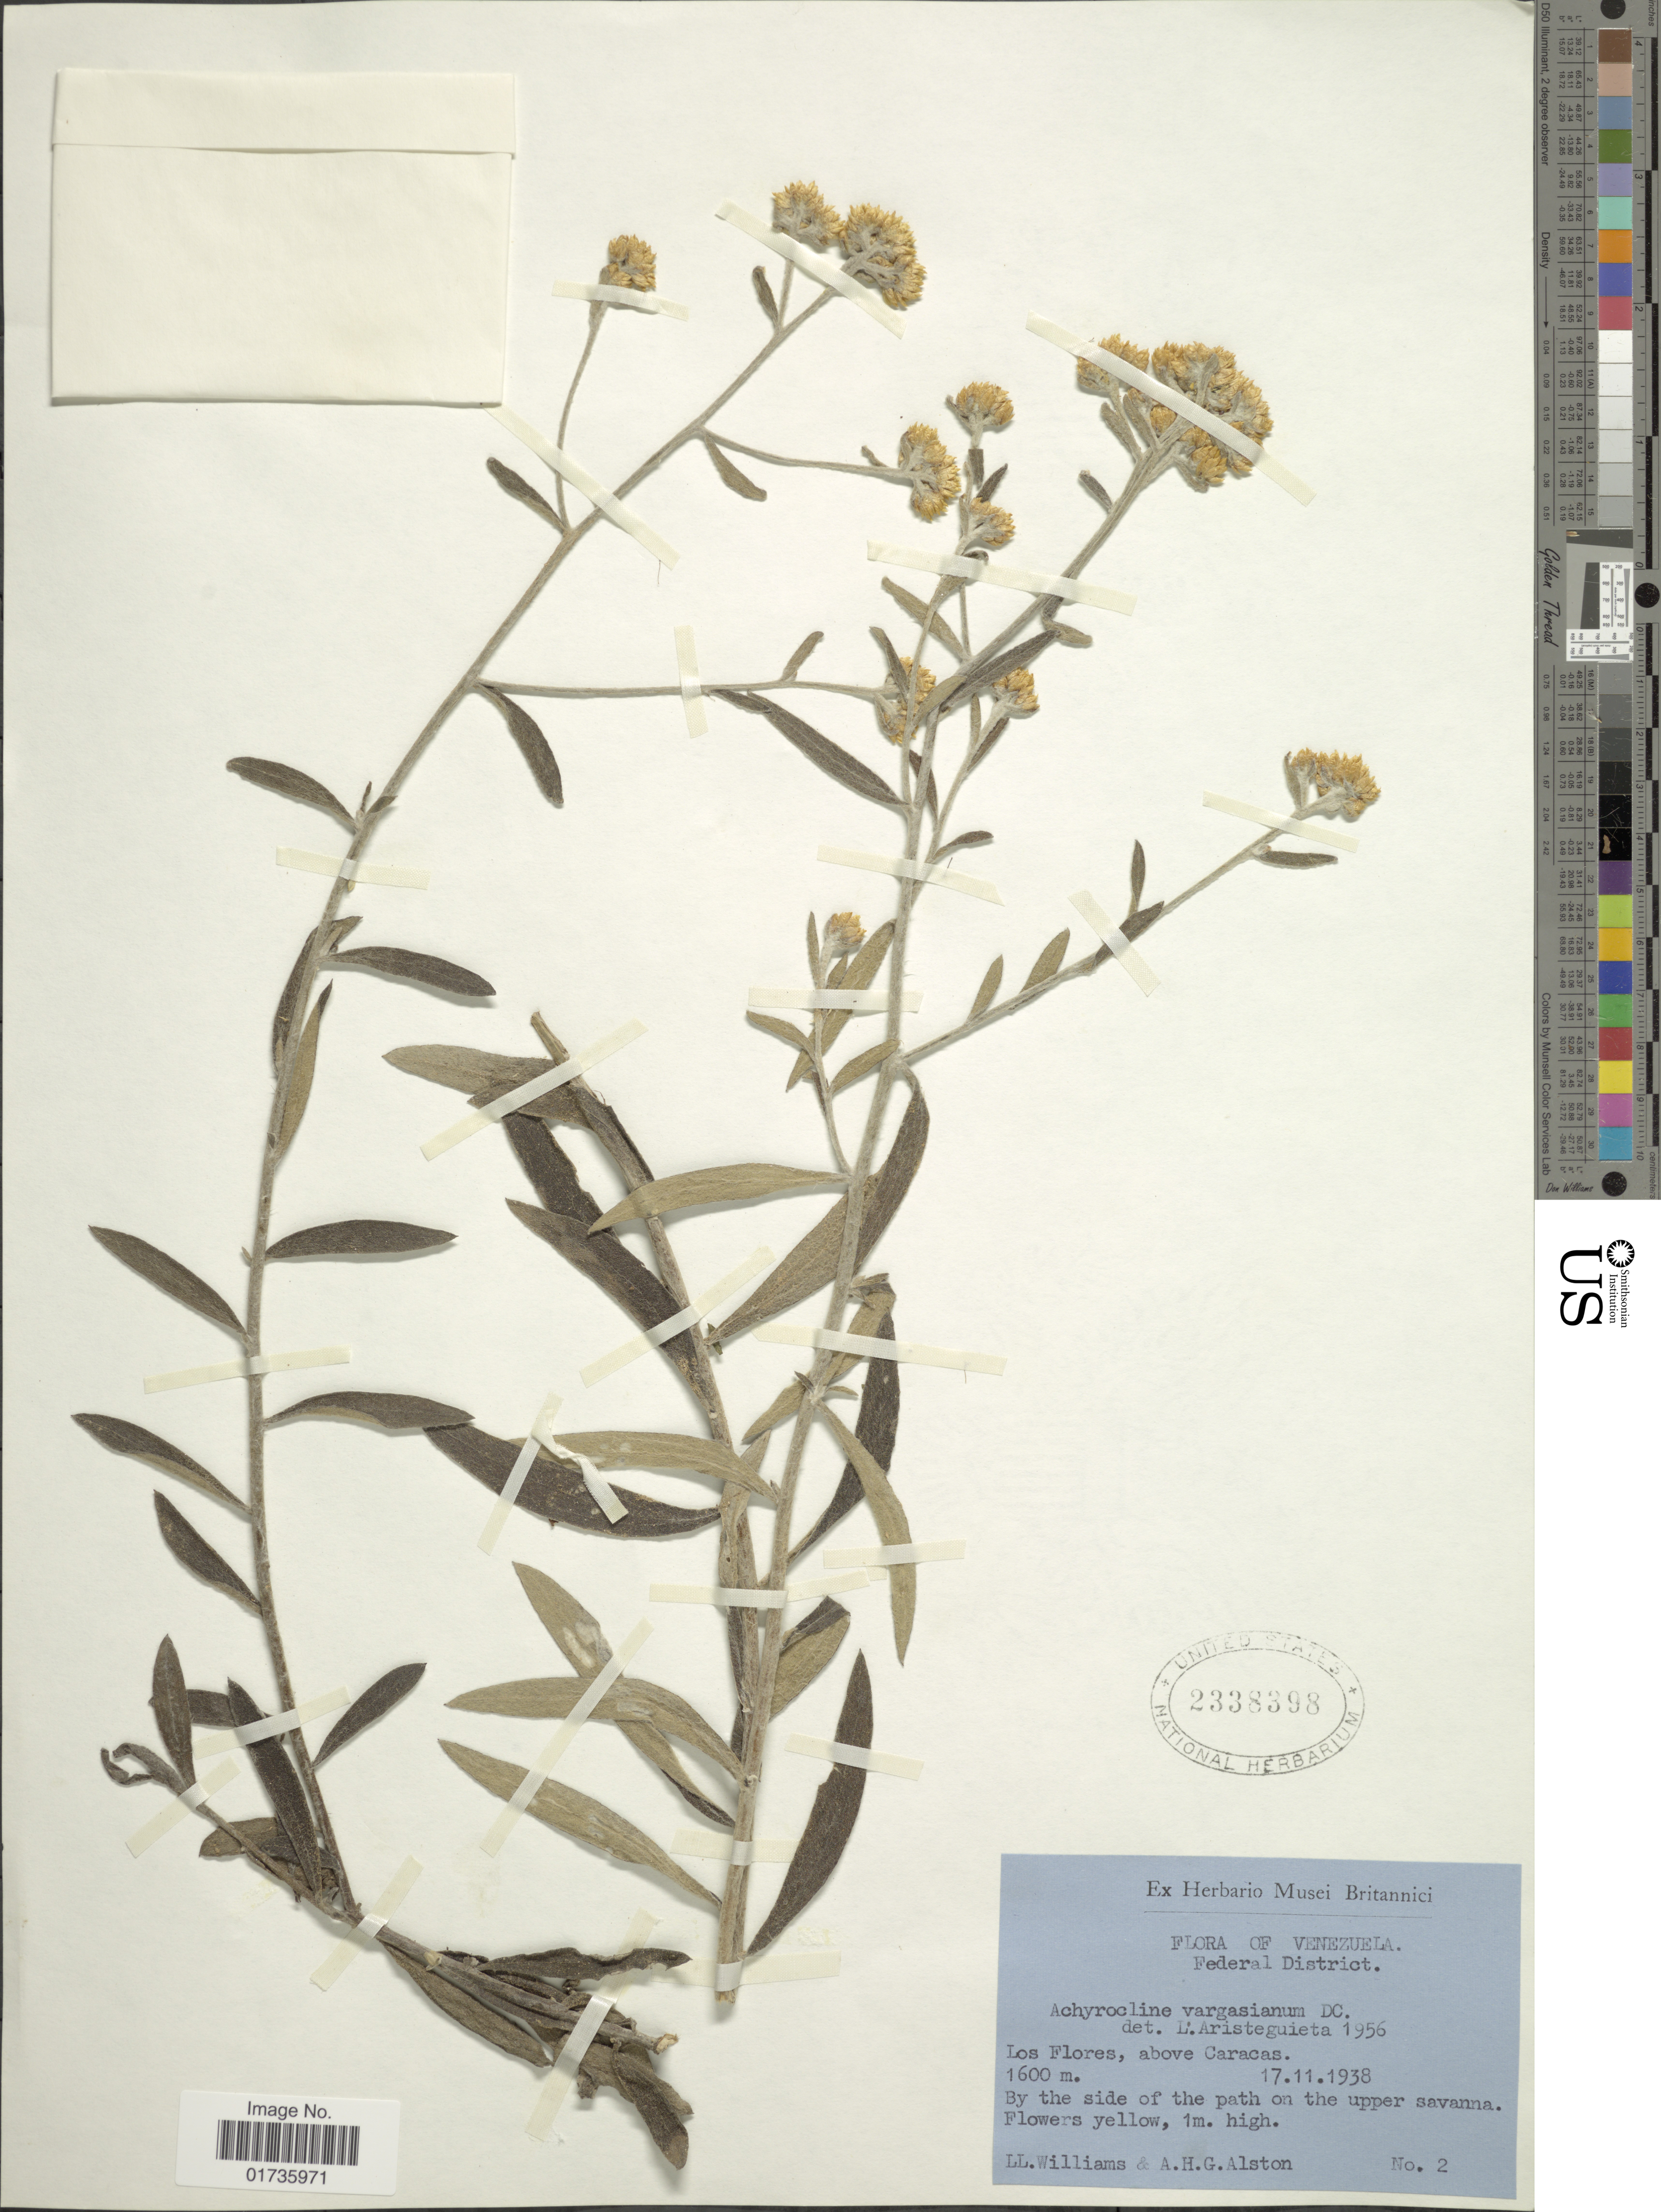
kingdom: Plantae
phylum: Tracheophyta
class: Magnoliopsida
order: Asterales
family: Asteraceae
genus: Achyrocline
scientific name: Achyrocline vargasiana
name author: DC.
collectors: Ll. Williams & A. H. Alston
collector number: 2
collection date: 1938-11-17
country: Venezuela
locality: Federal District, Los Flores, above Caracas, By the side of path on the upper savanna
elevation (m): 1600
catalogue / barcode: US 2338398